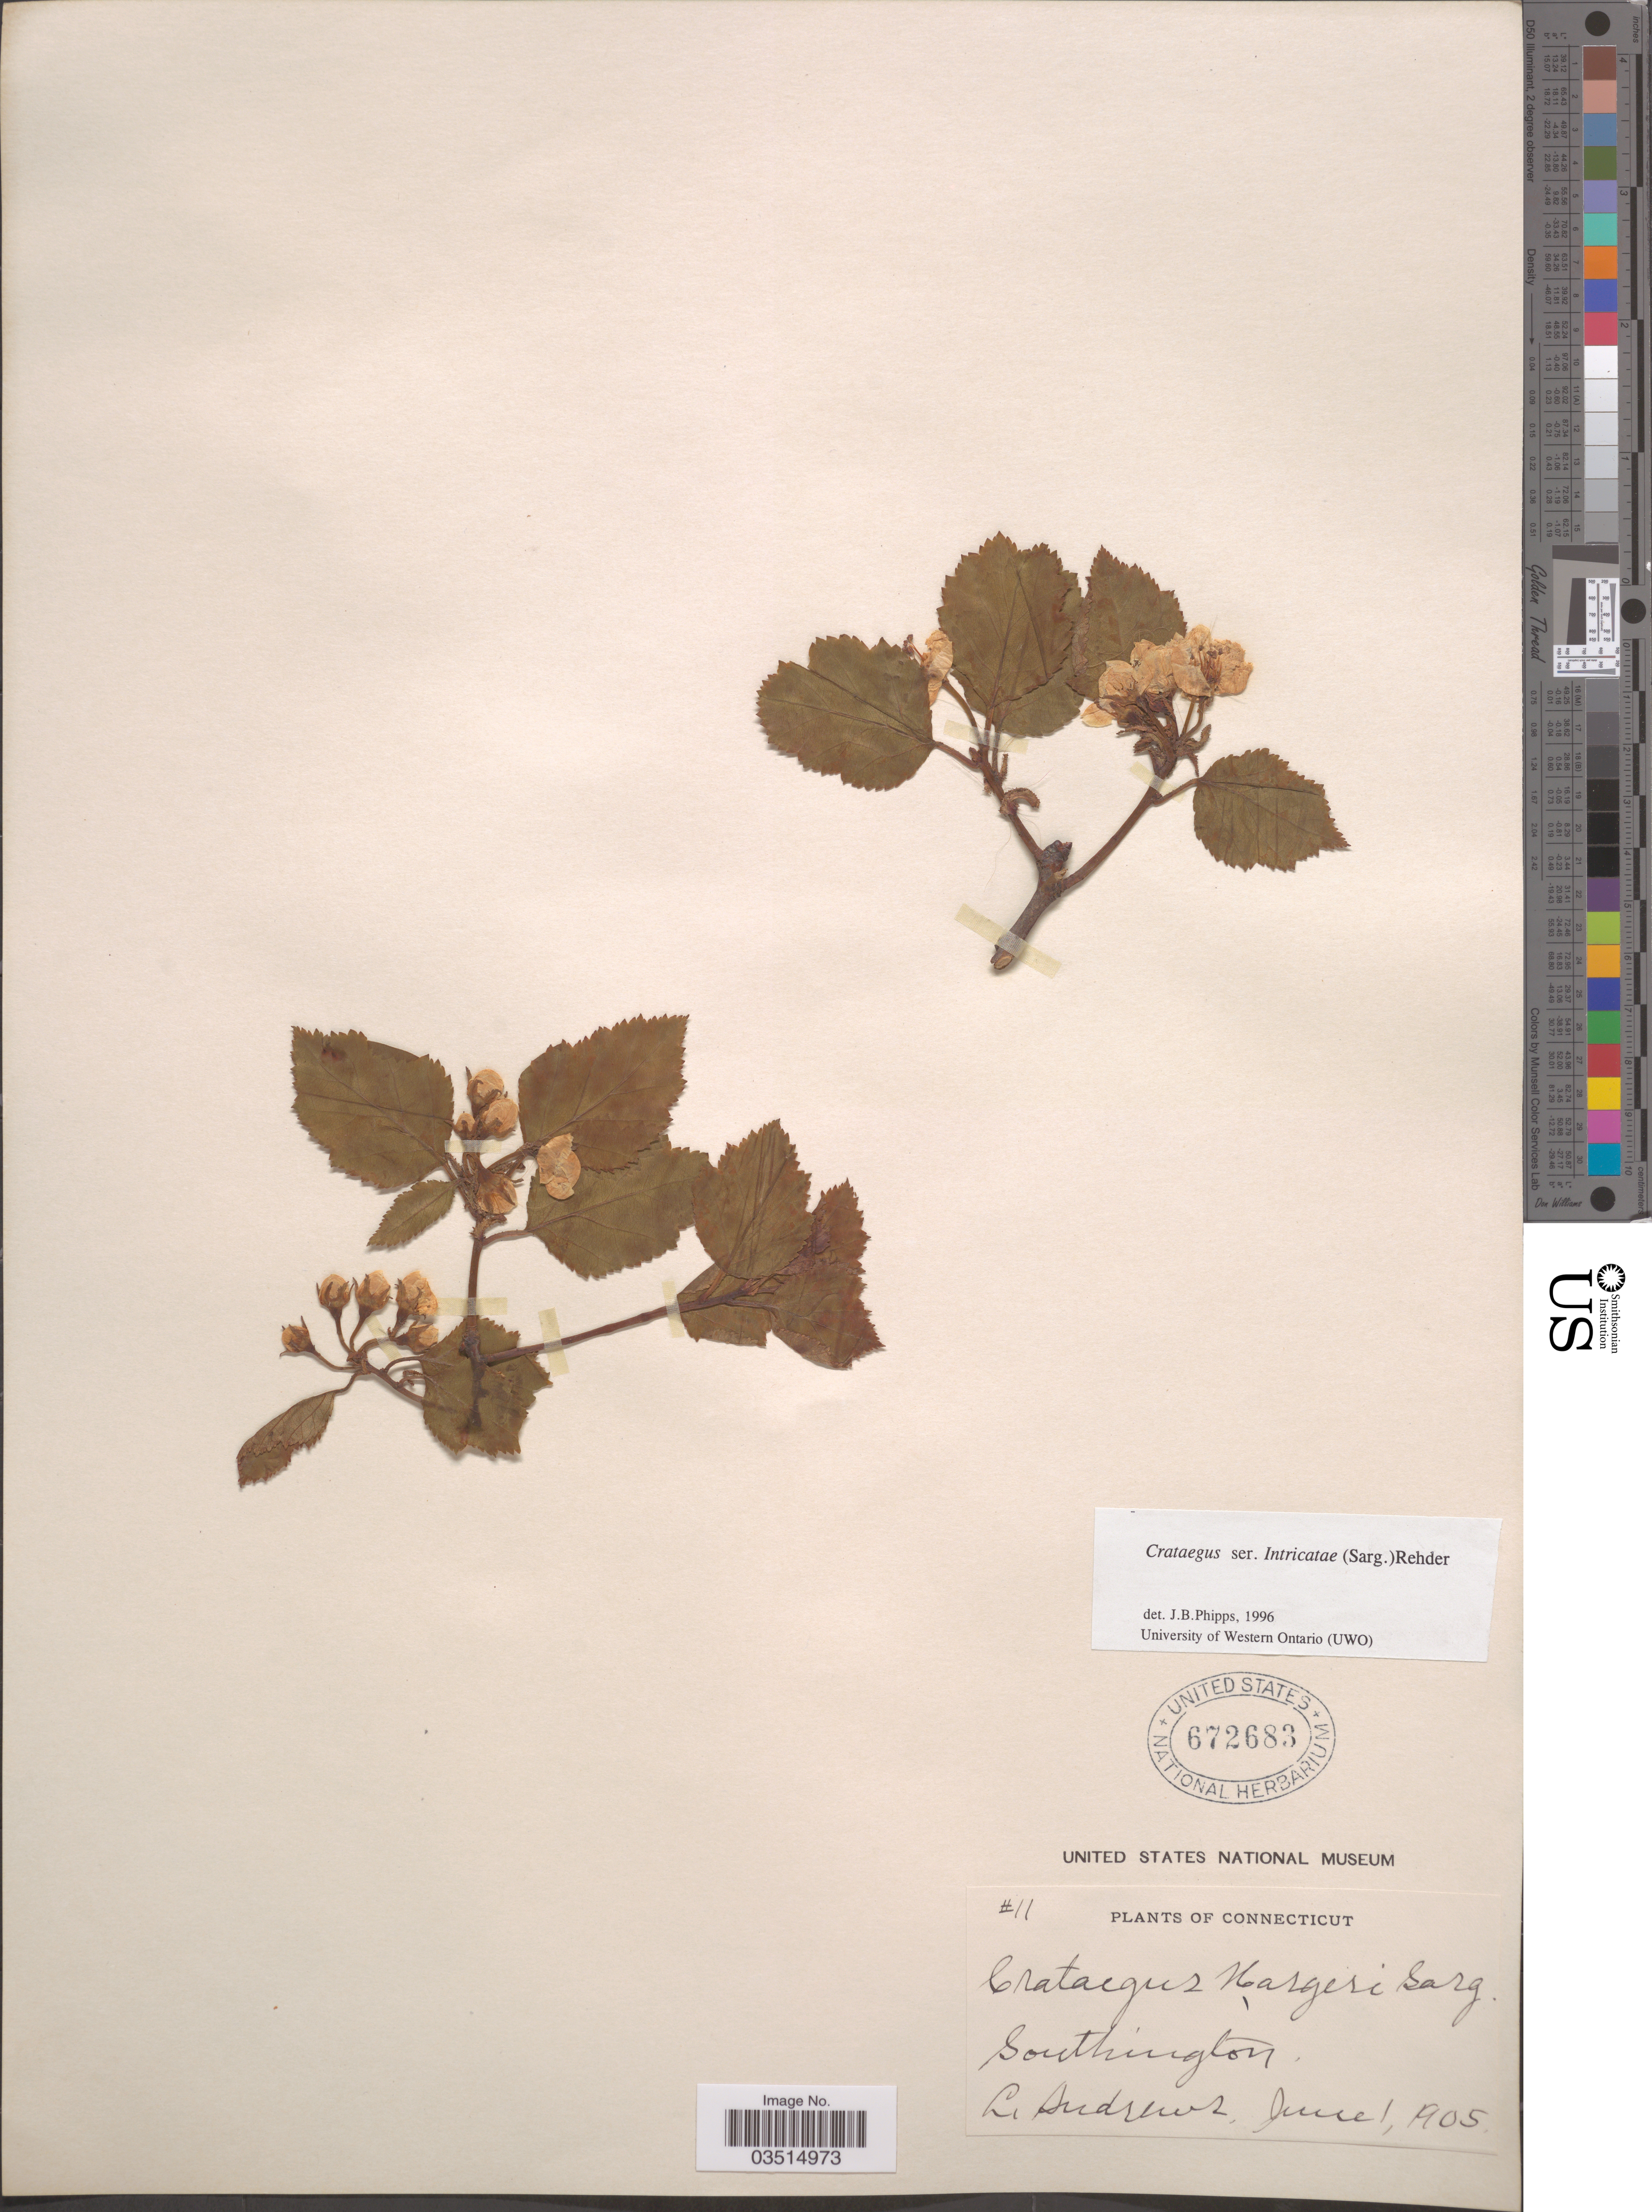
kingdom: Plantae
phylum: Tracheophyta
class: Magnoliopsida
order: Rosales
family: Rosaceae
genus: Crataegus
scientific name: Crataegus hargeri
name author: Sarg.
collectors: L. Andrews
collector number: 11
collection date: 1905-06-01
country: United States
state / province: Connecticut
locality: Southington.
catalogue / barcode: US 672683